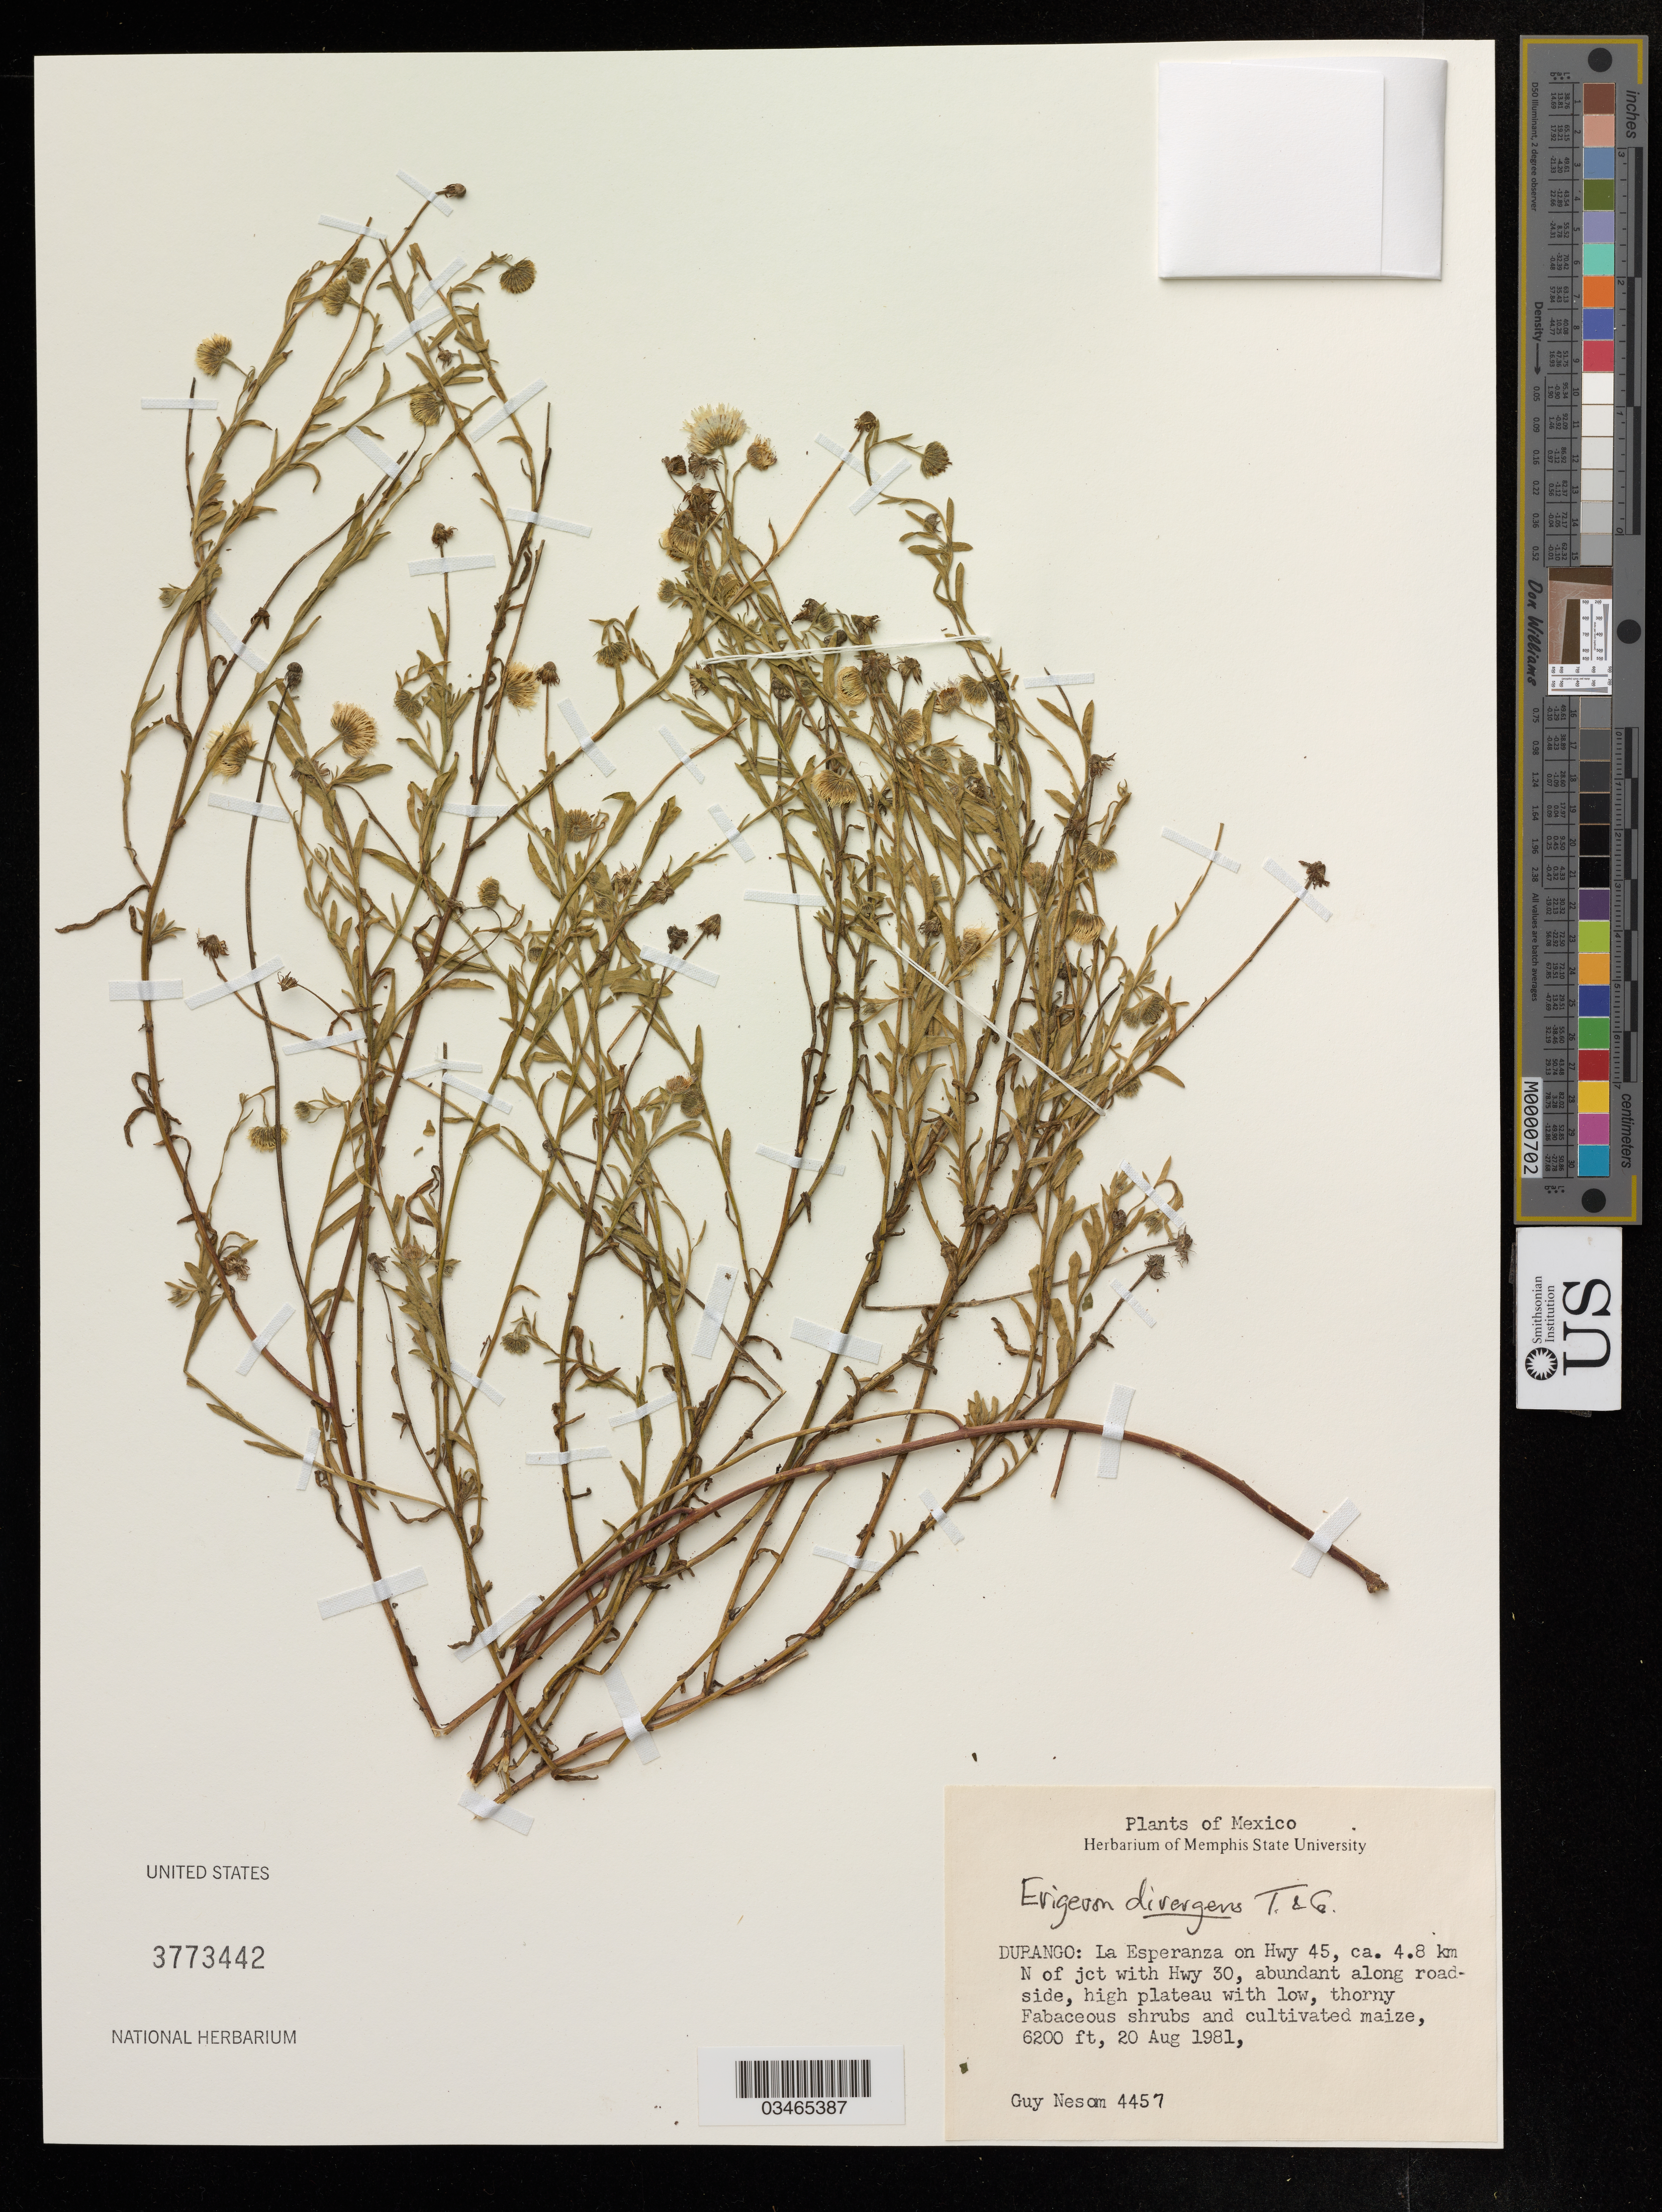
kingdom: Plantae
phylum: Tracheophyta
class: Magnoliopsida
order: Asterales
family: Asteraceae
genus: Erigeron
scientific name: Erigeron divergens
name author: Torr. & A. Gray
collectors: G. L. Nesom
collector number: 4457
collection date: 1981-08-20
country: Mexico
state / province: Durango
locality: La Esperanza on Hwy 45, ca. 4.8 km N of jct with Hwy 30.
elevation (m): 1890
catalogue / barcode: US 3773442